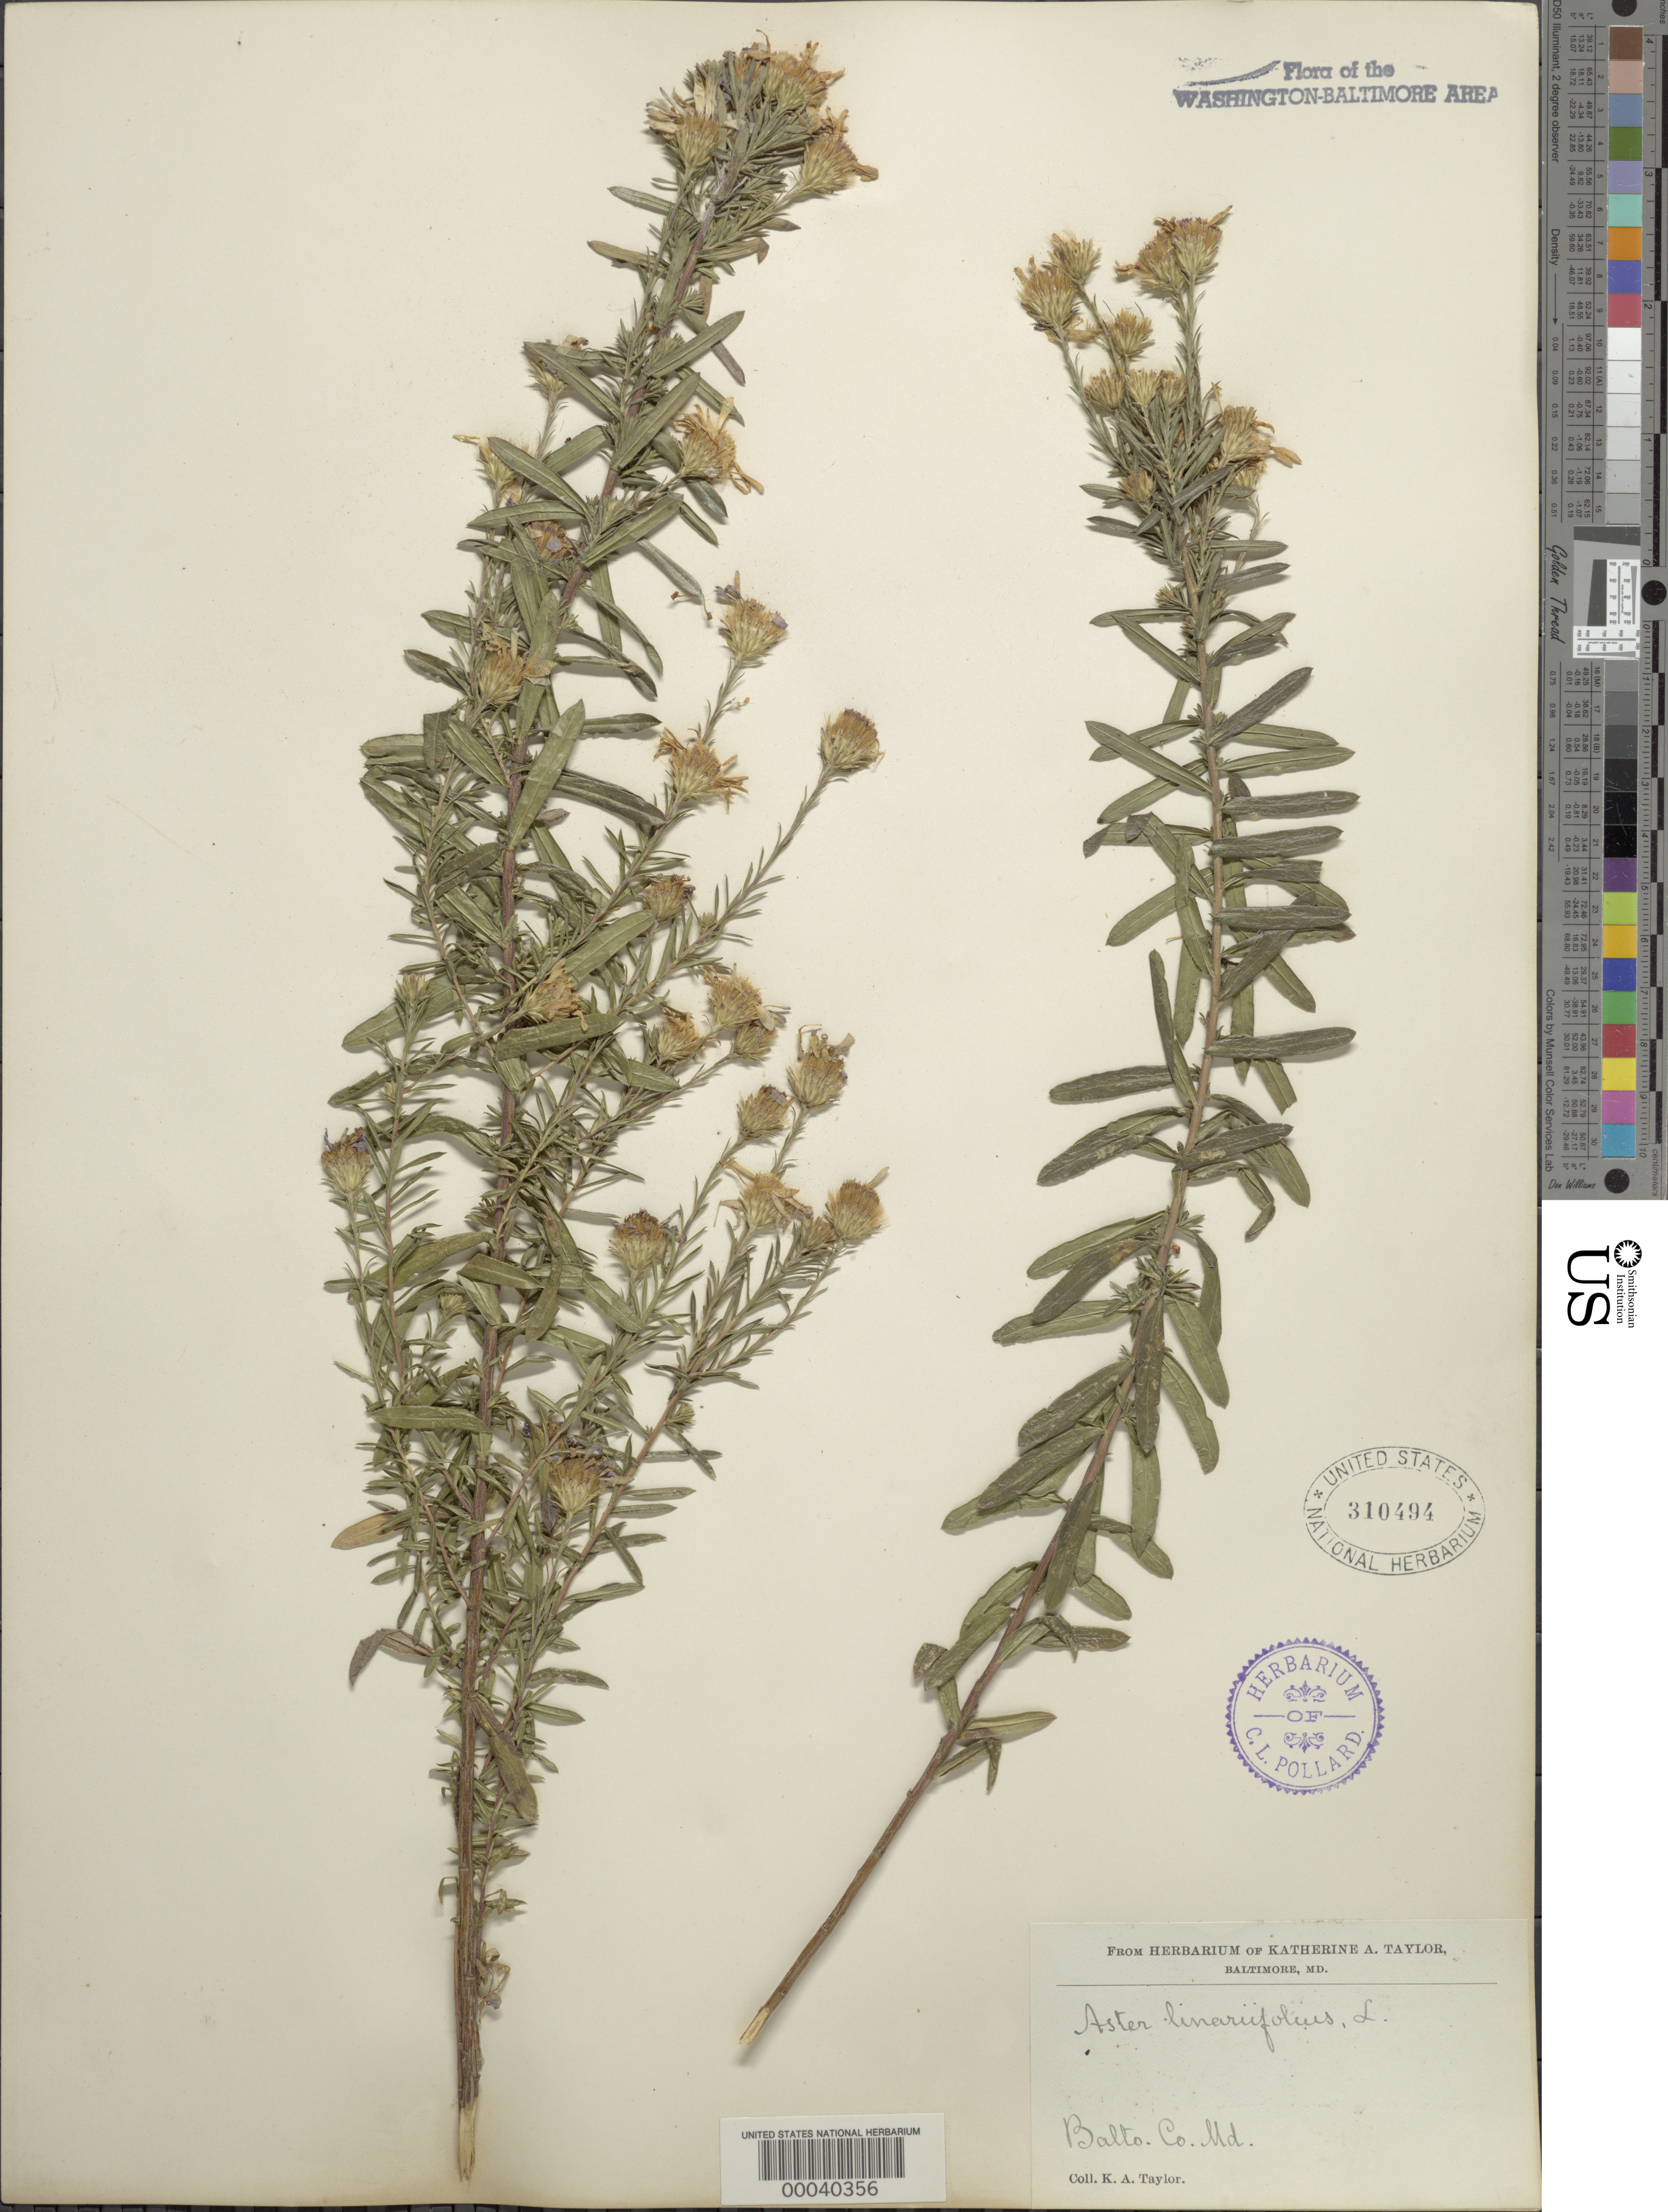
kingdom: Plantae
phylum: Tracheophyta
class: Magnoliopsida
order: Asterales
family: Asteraceae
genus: Ionactis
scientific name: Ionactis linariifolia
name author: (L.) Greene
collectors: K. A. Taylor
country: United States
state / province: Maryland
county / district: Baltimore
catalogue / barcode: US 310494